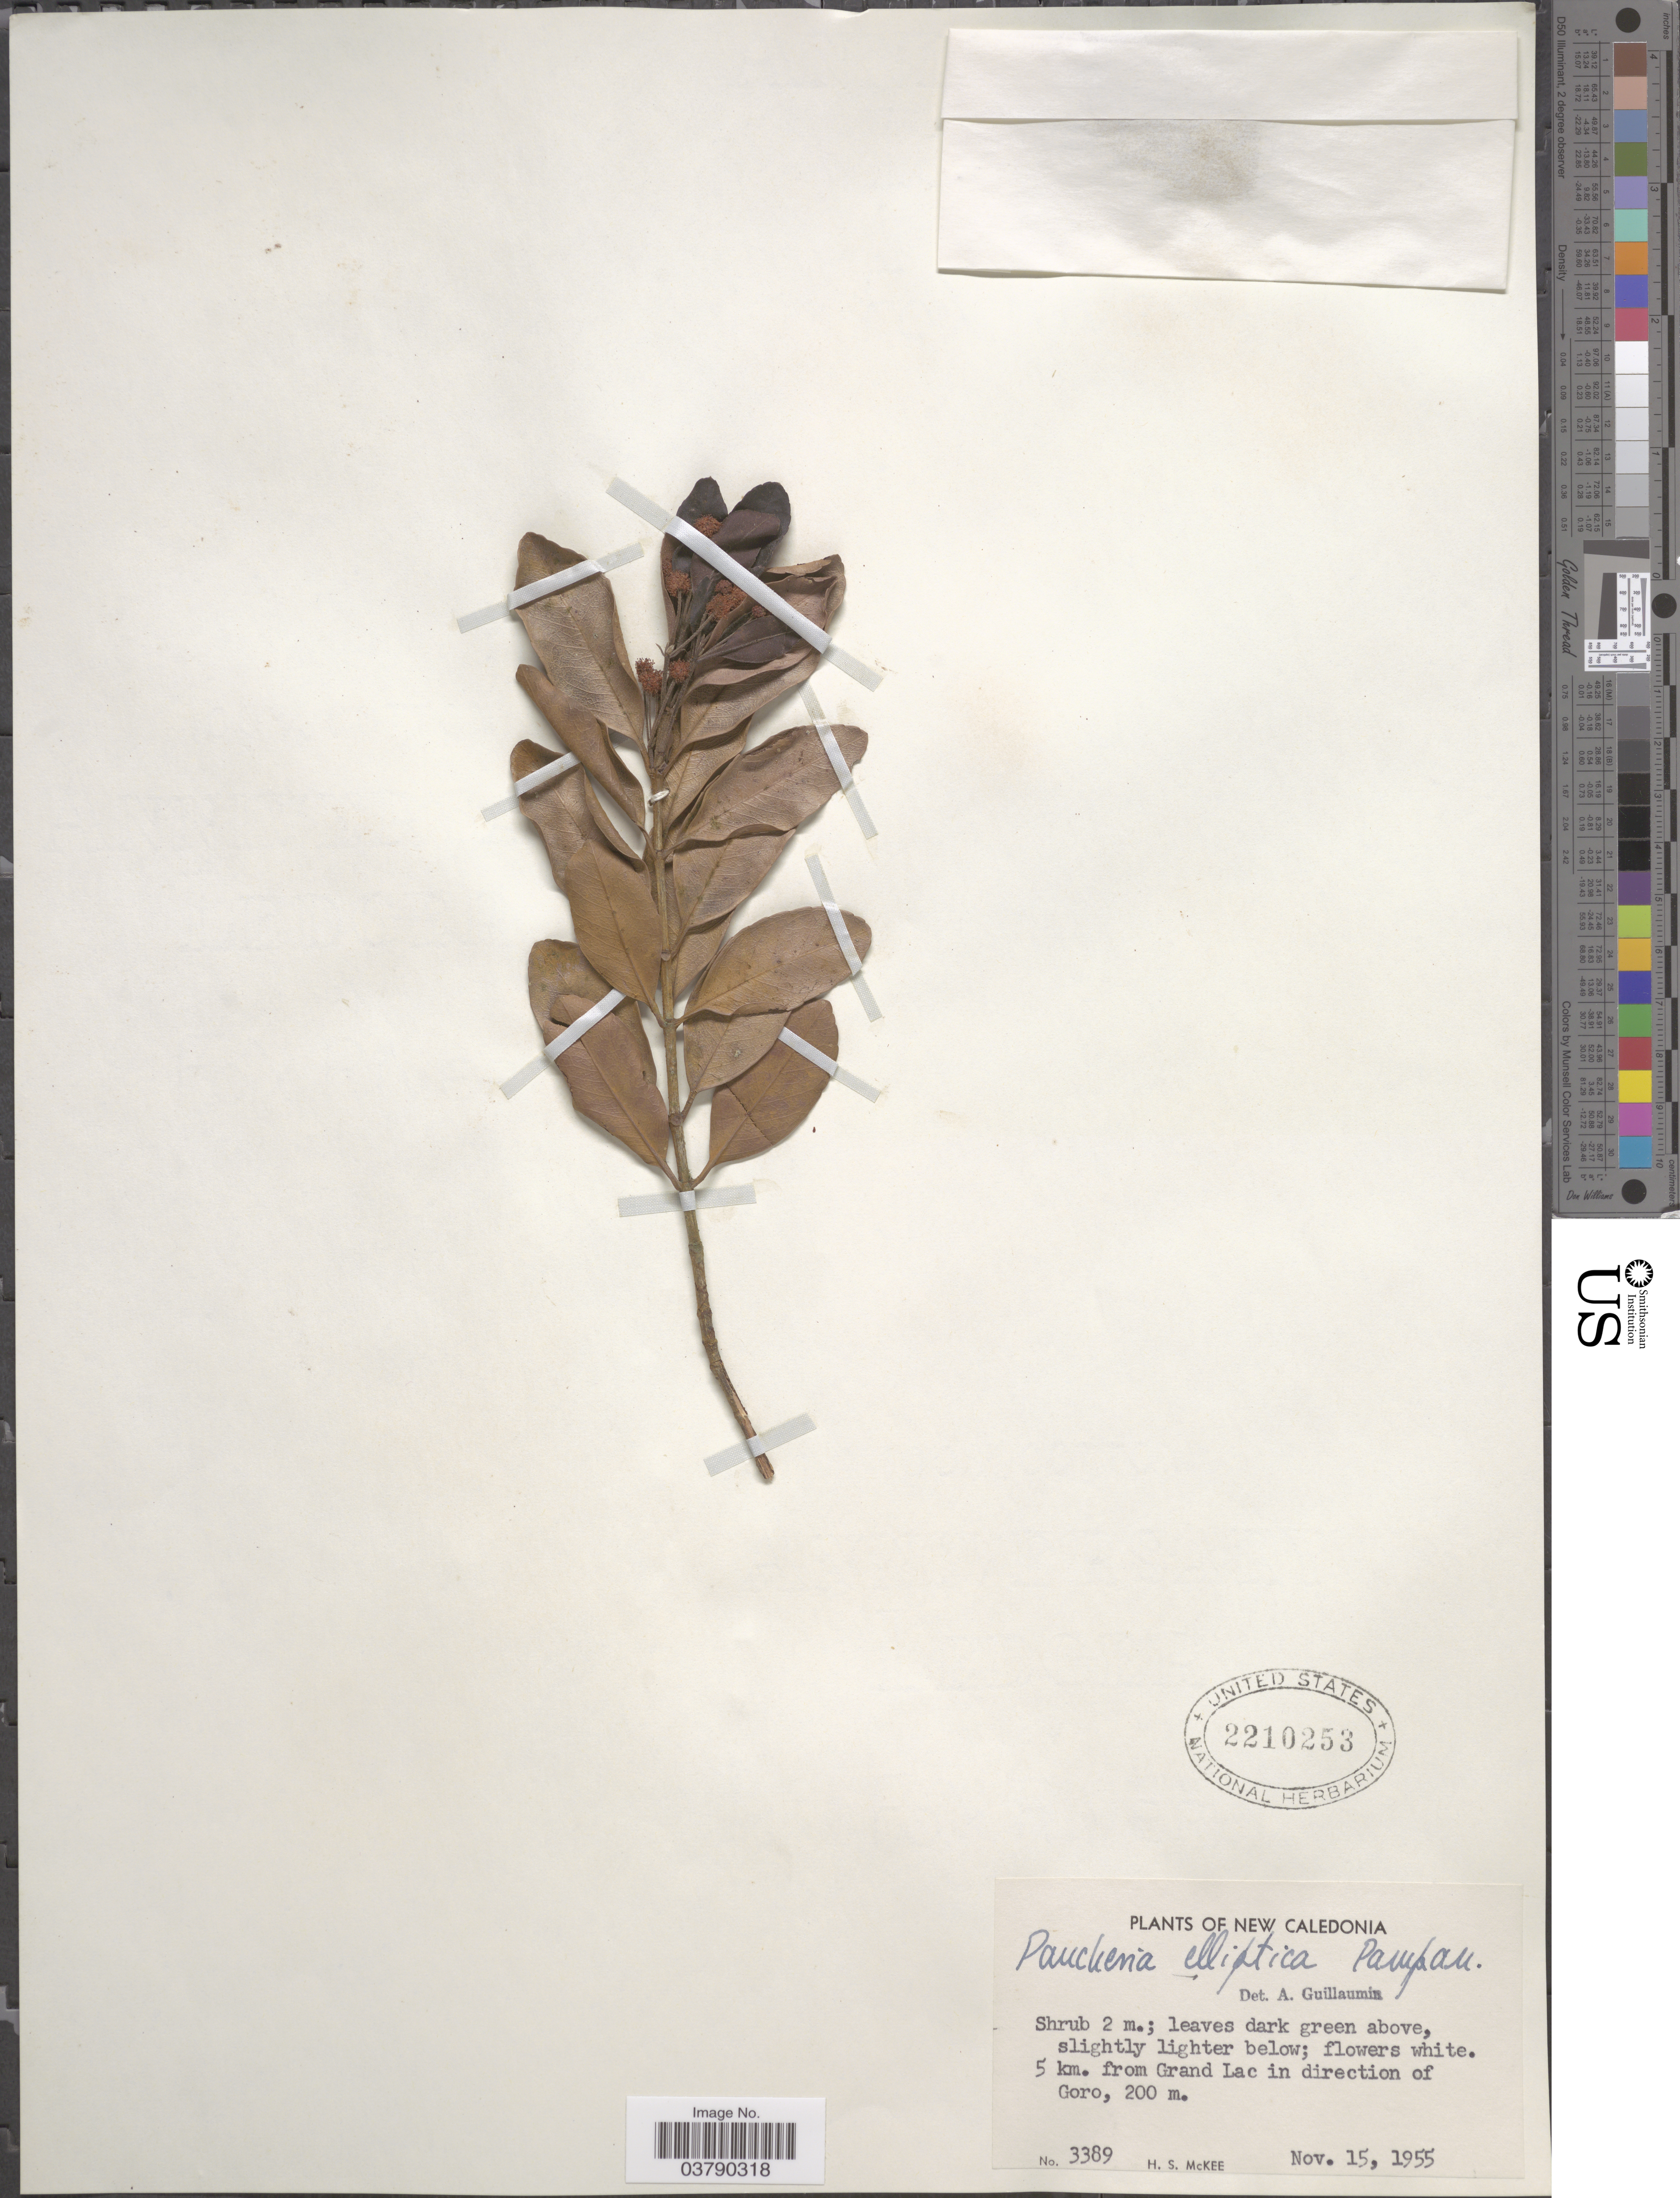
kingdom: Plantae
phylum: Tracheophyta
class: Magnoliopsida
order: Oxalidales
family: Cunoniaceae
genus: Pancheria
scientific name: Pancheria elliptica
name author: Pamp.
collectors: H. S. McKee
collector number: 3389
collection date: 1955-11-15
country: New Caledonia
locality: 5 km. from Grand Lac in direction of Goro.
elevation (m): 200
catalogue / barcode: US 2210253